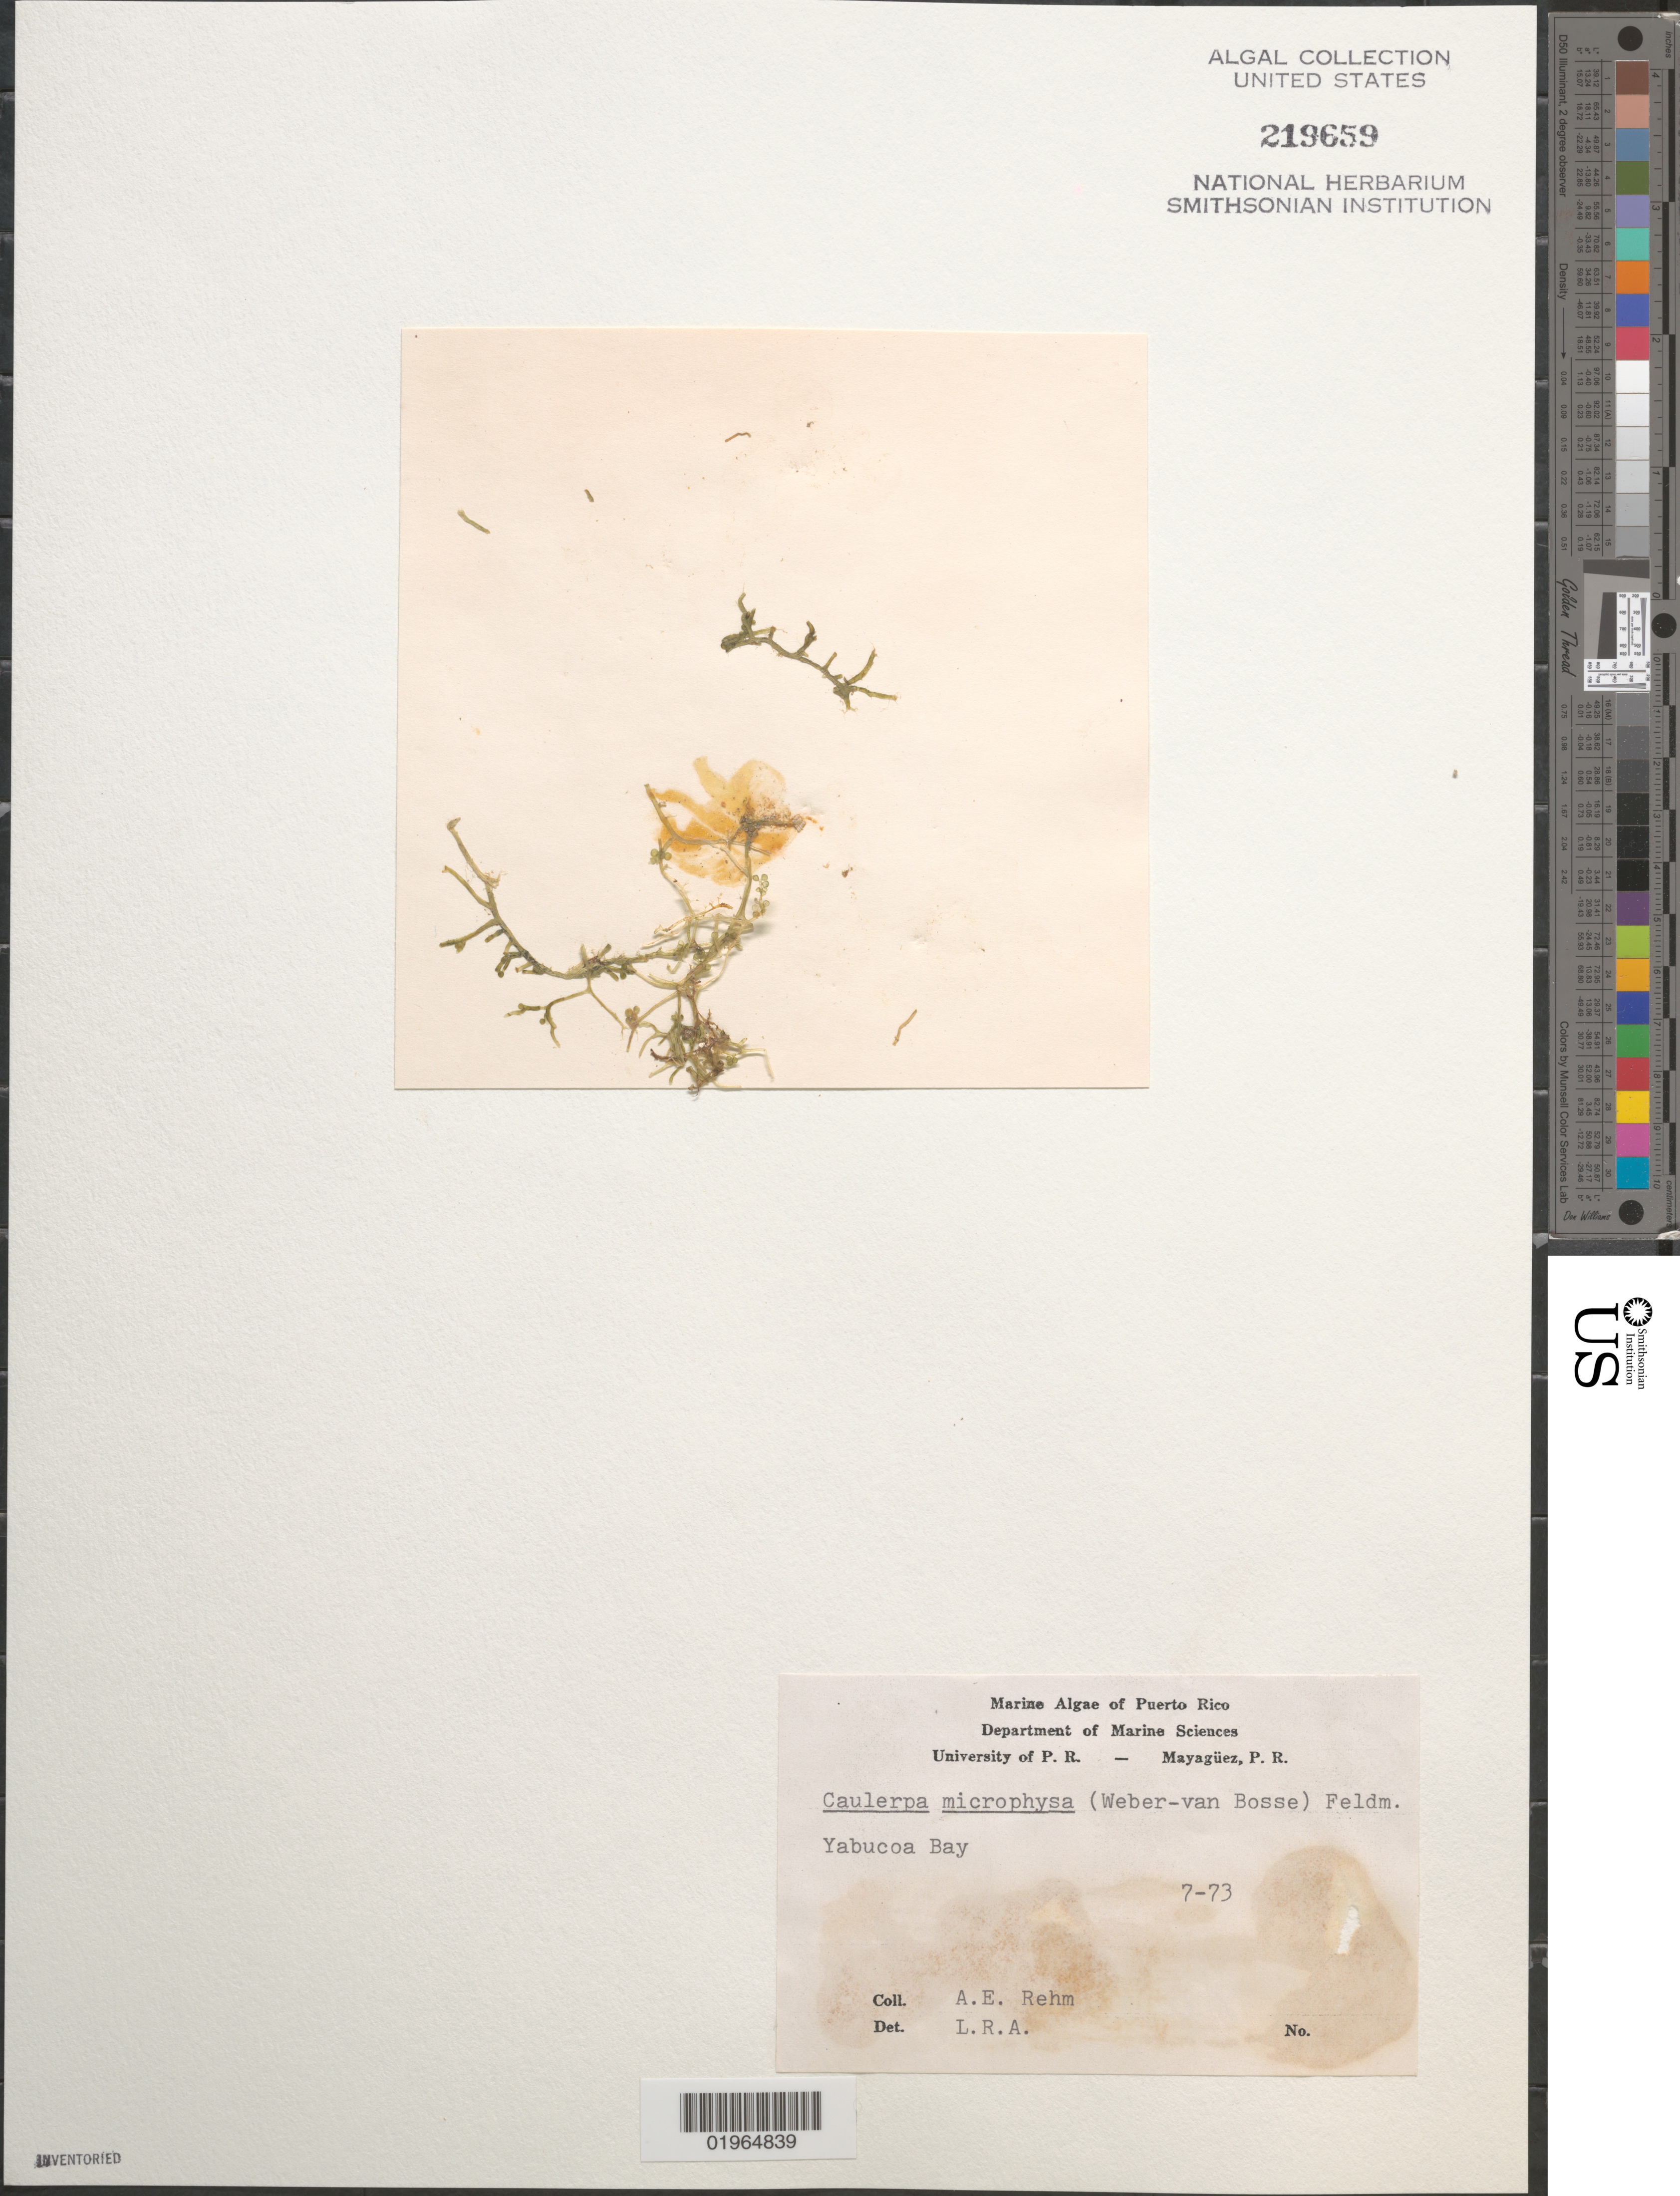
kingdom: Plantae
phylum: Chlorophyta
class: Ulvophyceae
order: Bryopsidales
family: Caulerpaceae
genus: Caulerpa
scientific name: Caulerpa microphysa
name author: (Weber Bosse) Feldmann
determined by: Almodovar, L. R.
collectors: A. Rehm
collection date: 1973-07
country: Puerto Rico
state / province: Yabucoa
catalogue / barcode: US 219659